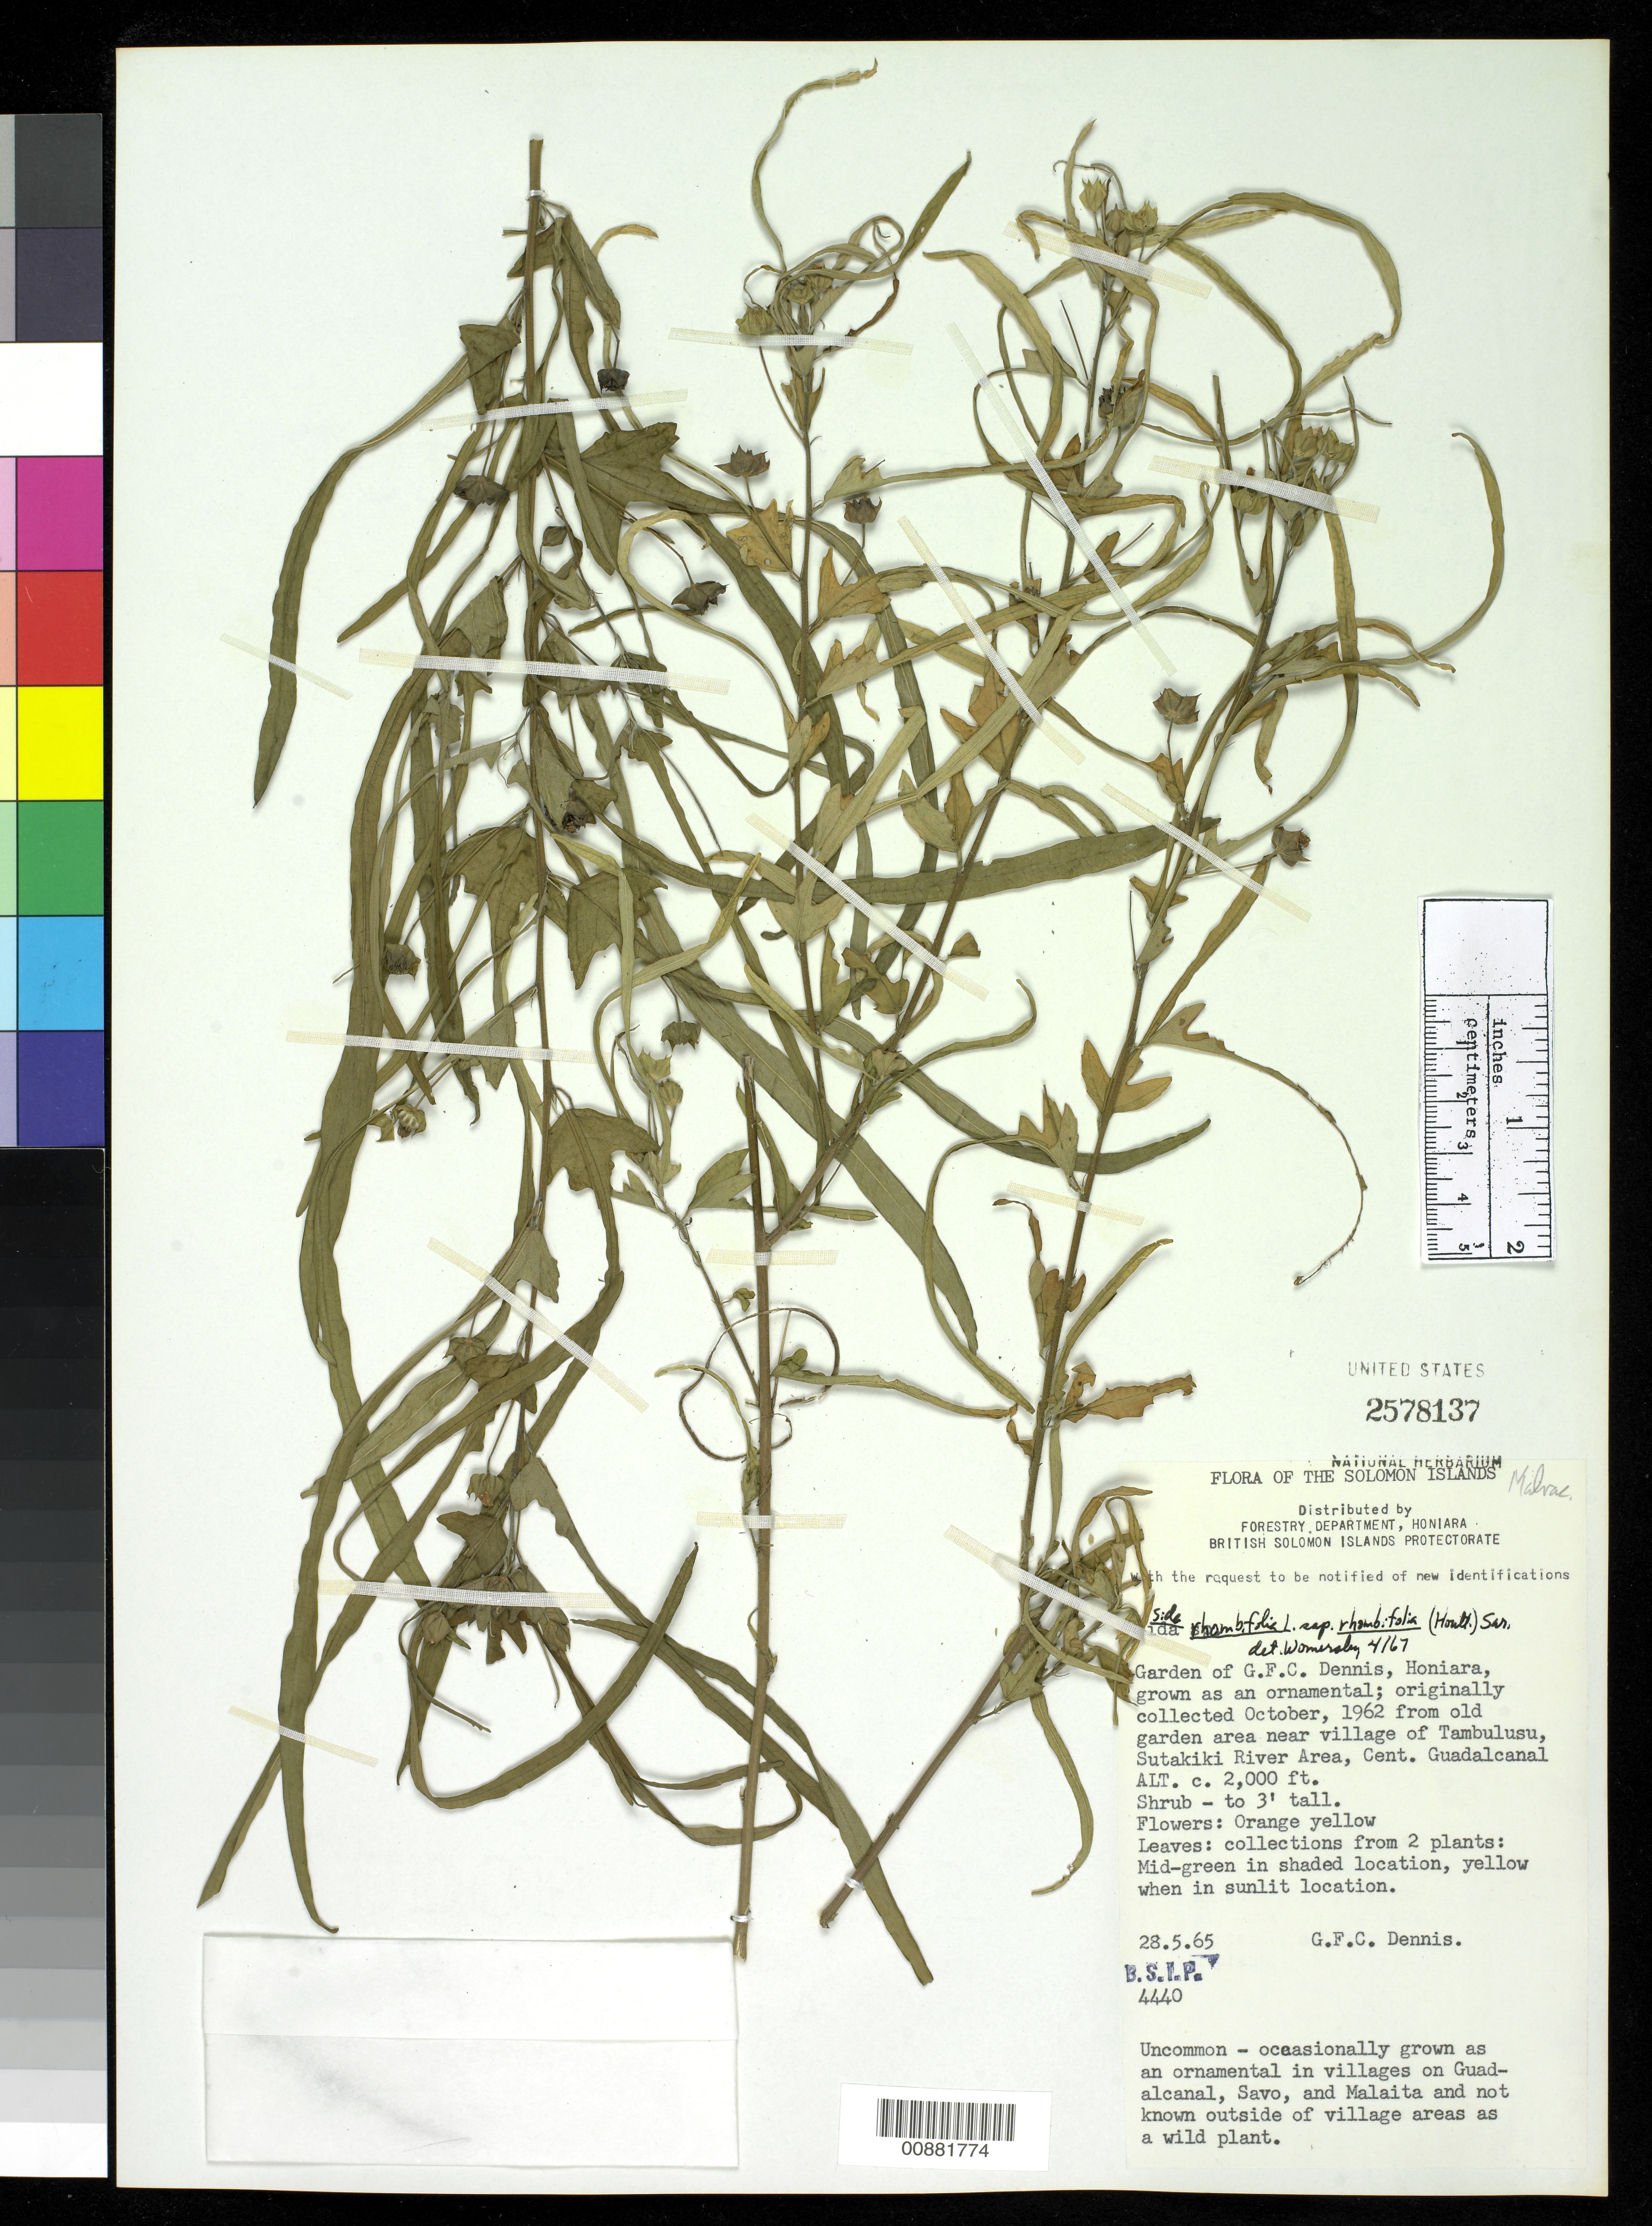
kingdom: Plantae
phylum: Tracheophyta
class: Magnoliopsida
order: Malvales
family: Malvaceae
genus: Sida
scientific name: Sida rhombifolia subsp. rhombifolia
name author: L.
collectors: G. Dennis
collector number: BSIP 4440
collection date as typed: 28 May 1965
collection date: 1965-05-28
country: Solomon Islands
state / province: Guadalcanal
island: Guadalcanal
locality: Near the village of Tambulusu, Sutakiki River area, Honiara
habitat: Garden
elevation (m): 610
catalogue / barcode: US 2578137